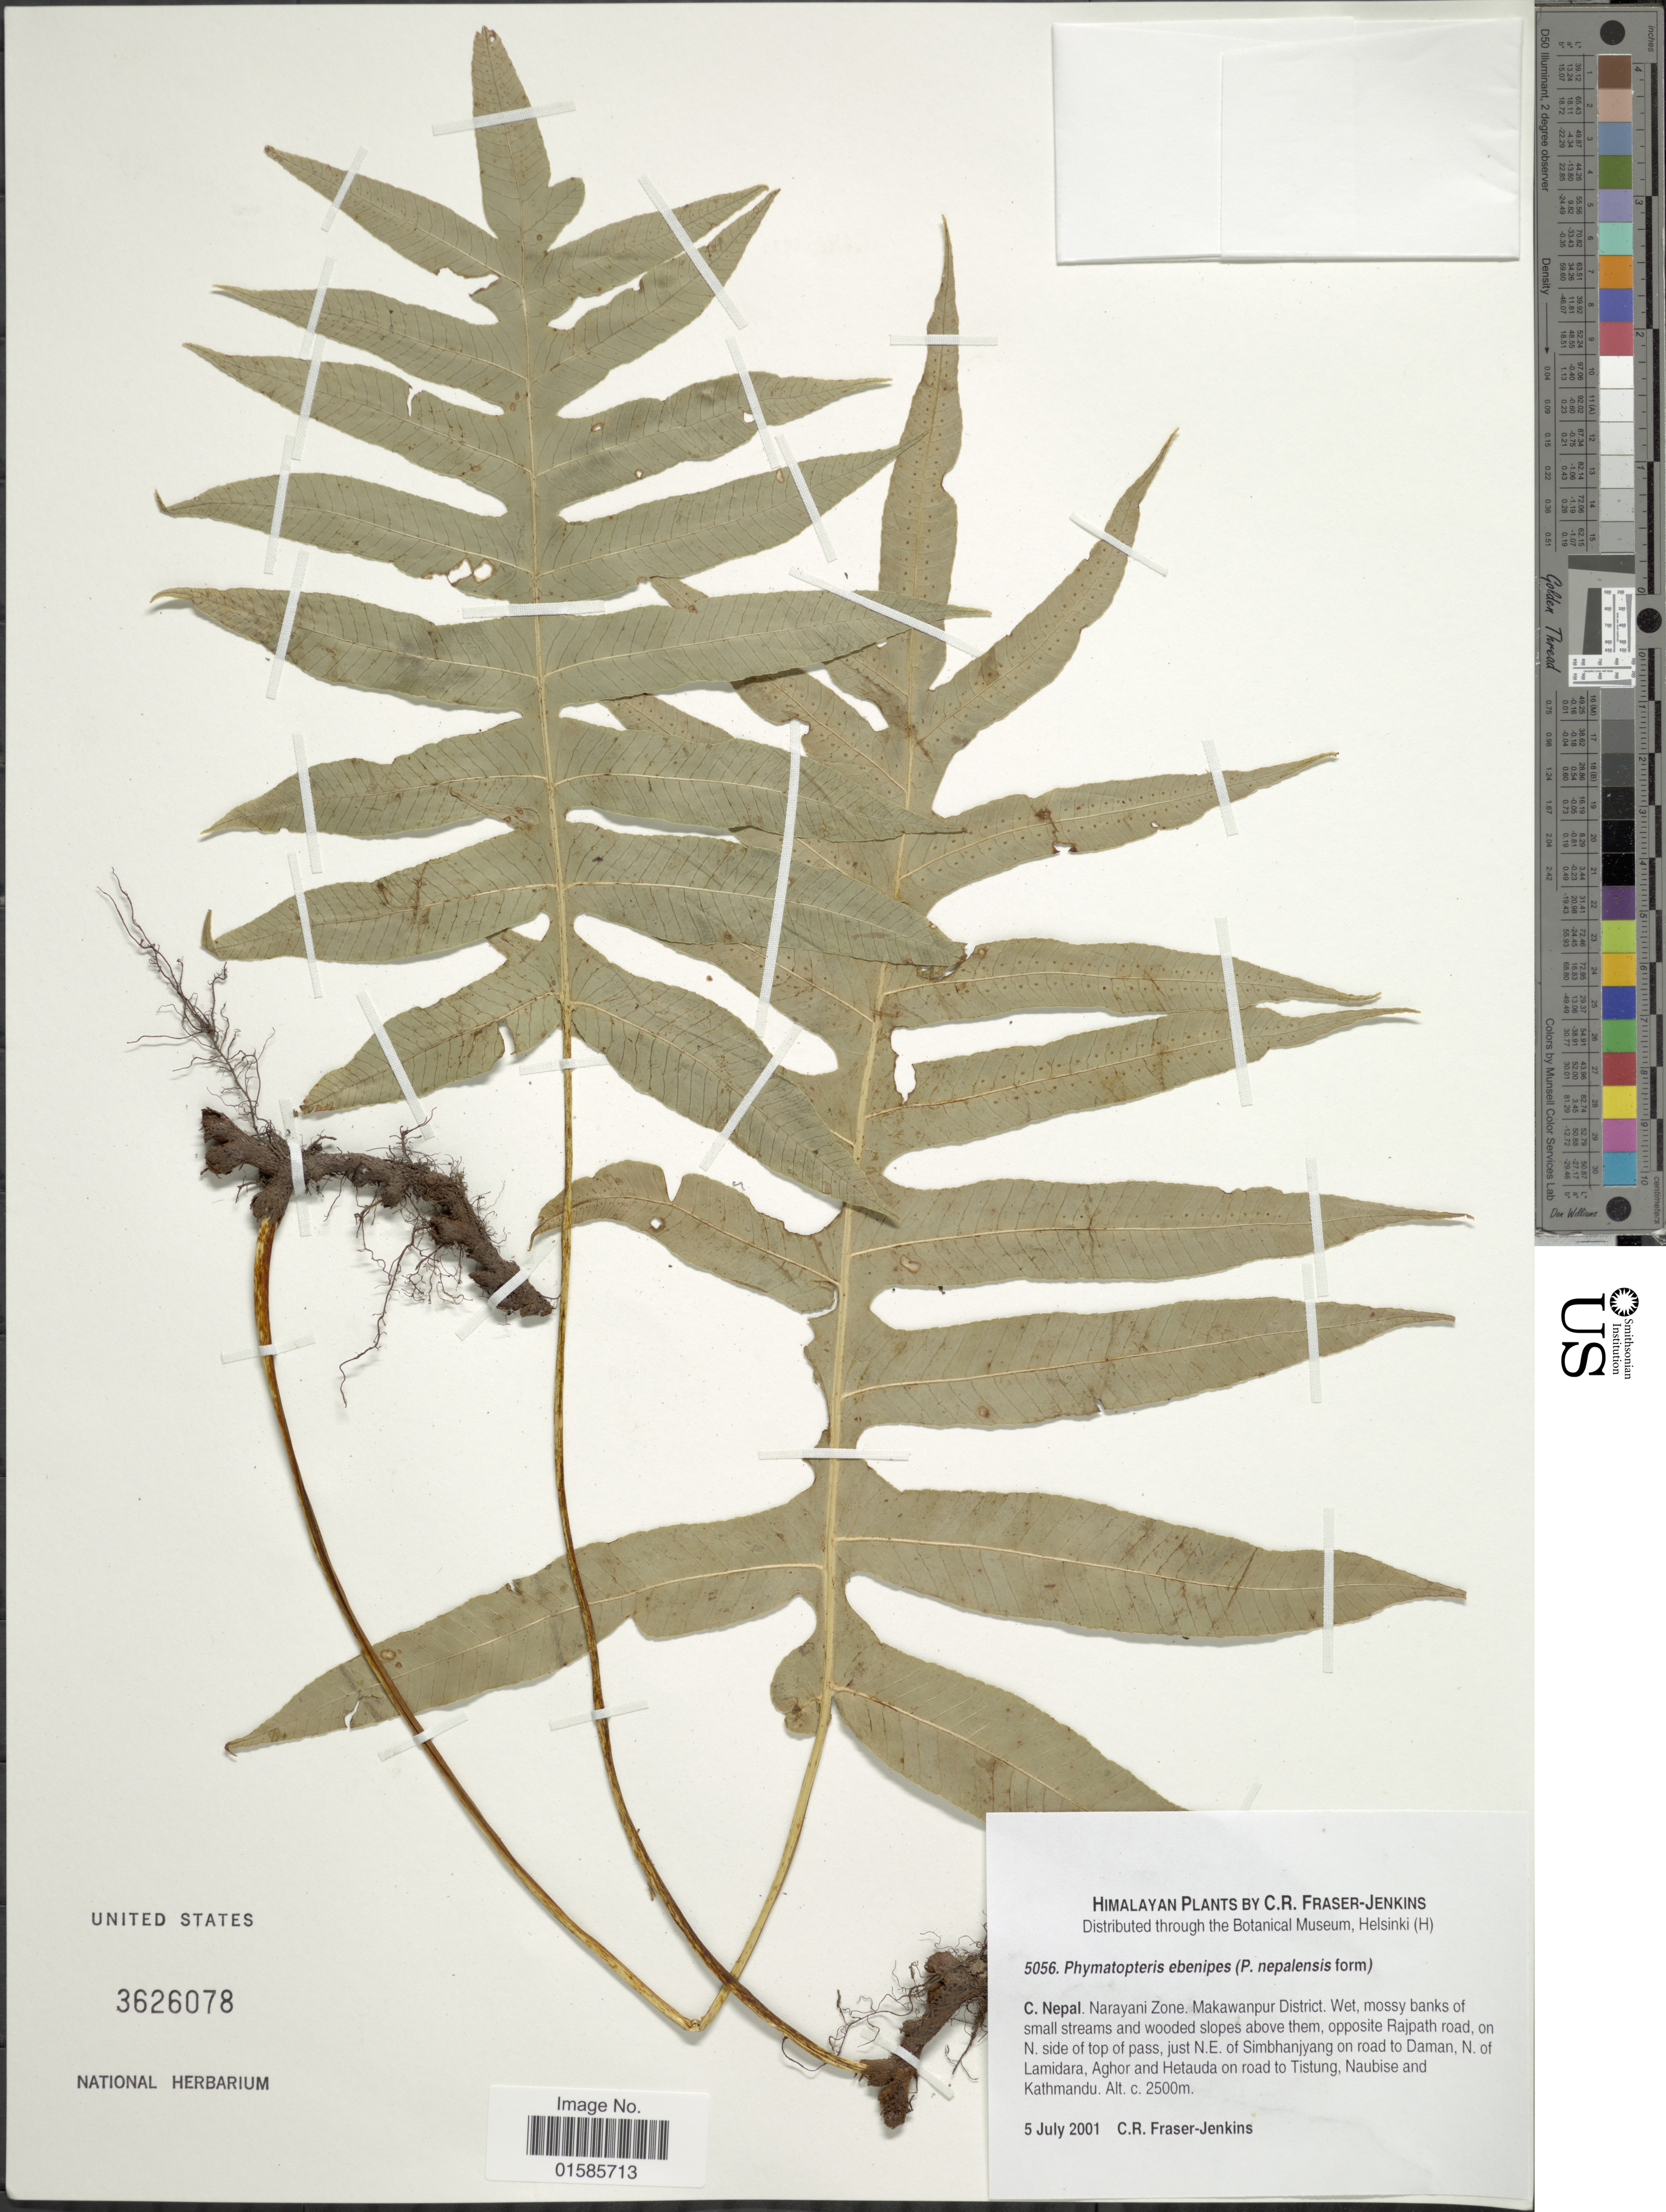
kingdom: Plantae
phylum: Tracheophyta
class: Polypodiopsida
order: Polypodiales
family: Polypodiaceae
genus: Microsorum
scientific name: Microsorum ebenipes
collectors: C. R. Fraser-Jenkins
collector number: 5056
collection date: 2001-07-05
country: Nepal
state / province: Narayani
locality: Himalayan, C Nepal, Narayani Zone. Makawanpur District, on N side of top of pass, just N.E. of Simbhanjyang on road to Daman, N of Lamidara, Aghor and Hetauda on road to Tistung, Naubise and Kathmandu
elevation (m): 2500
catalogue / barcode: US 3626078